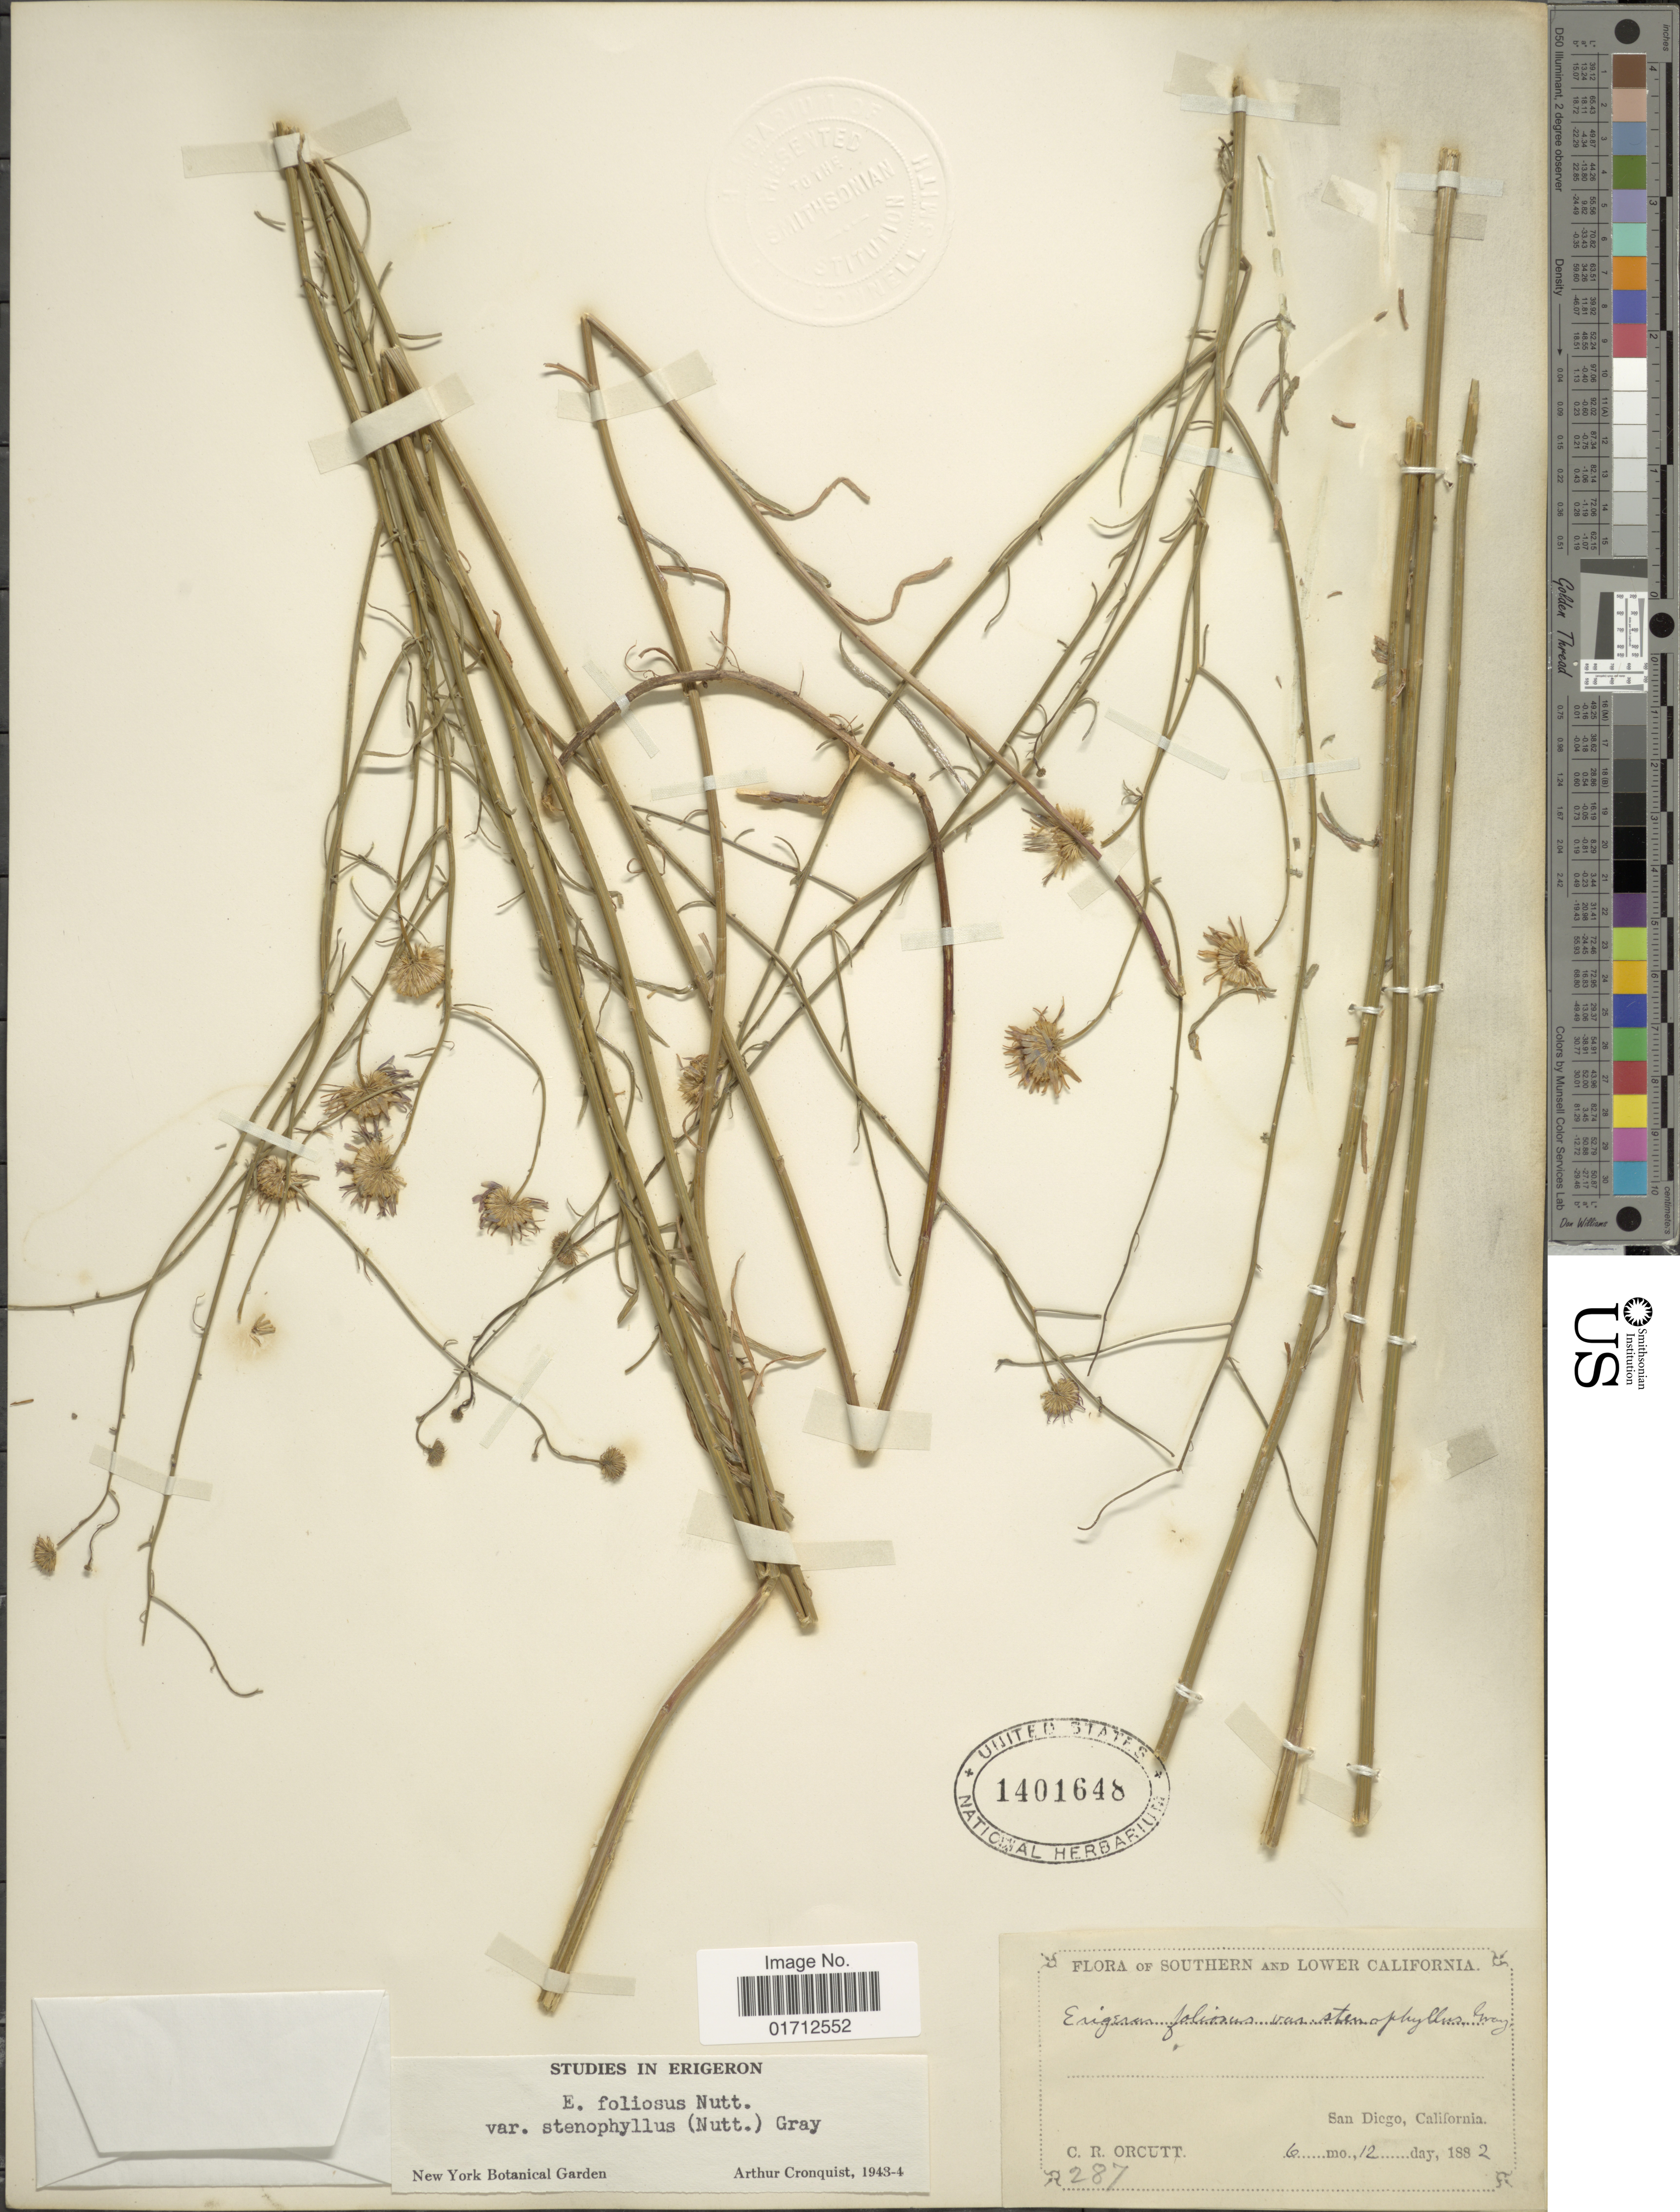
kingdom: Plantae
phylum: Tracheophyta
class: Magnoliopsida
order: Asterales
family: Asteraceae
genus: Erigeron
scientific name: Erigeron foliosus var. stenophyllus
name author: Nutt.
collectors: C. R. Orcutt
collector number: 287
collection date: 1882-06-12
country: United States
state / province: California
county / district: San Diego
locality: Southern and Lower California, San Diego.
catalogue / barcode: US 1401648